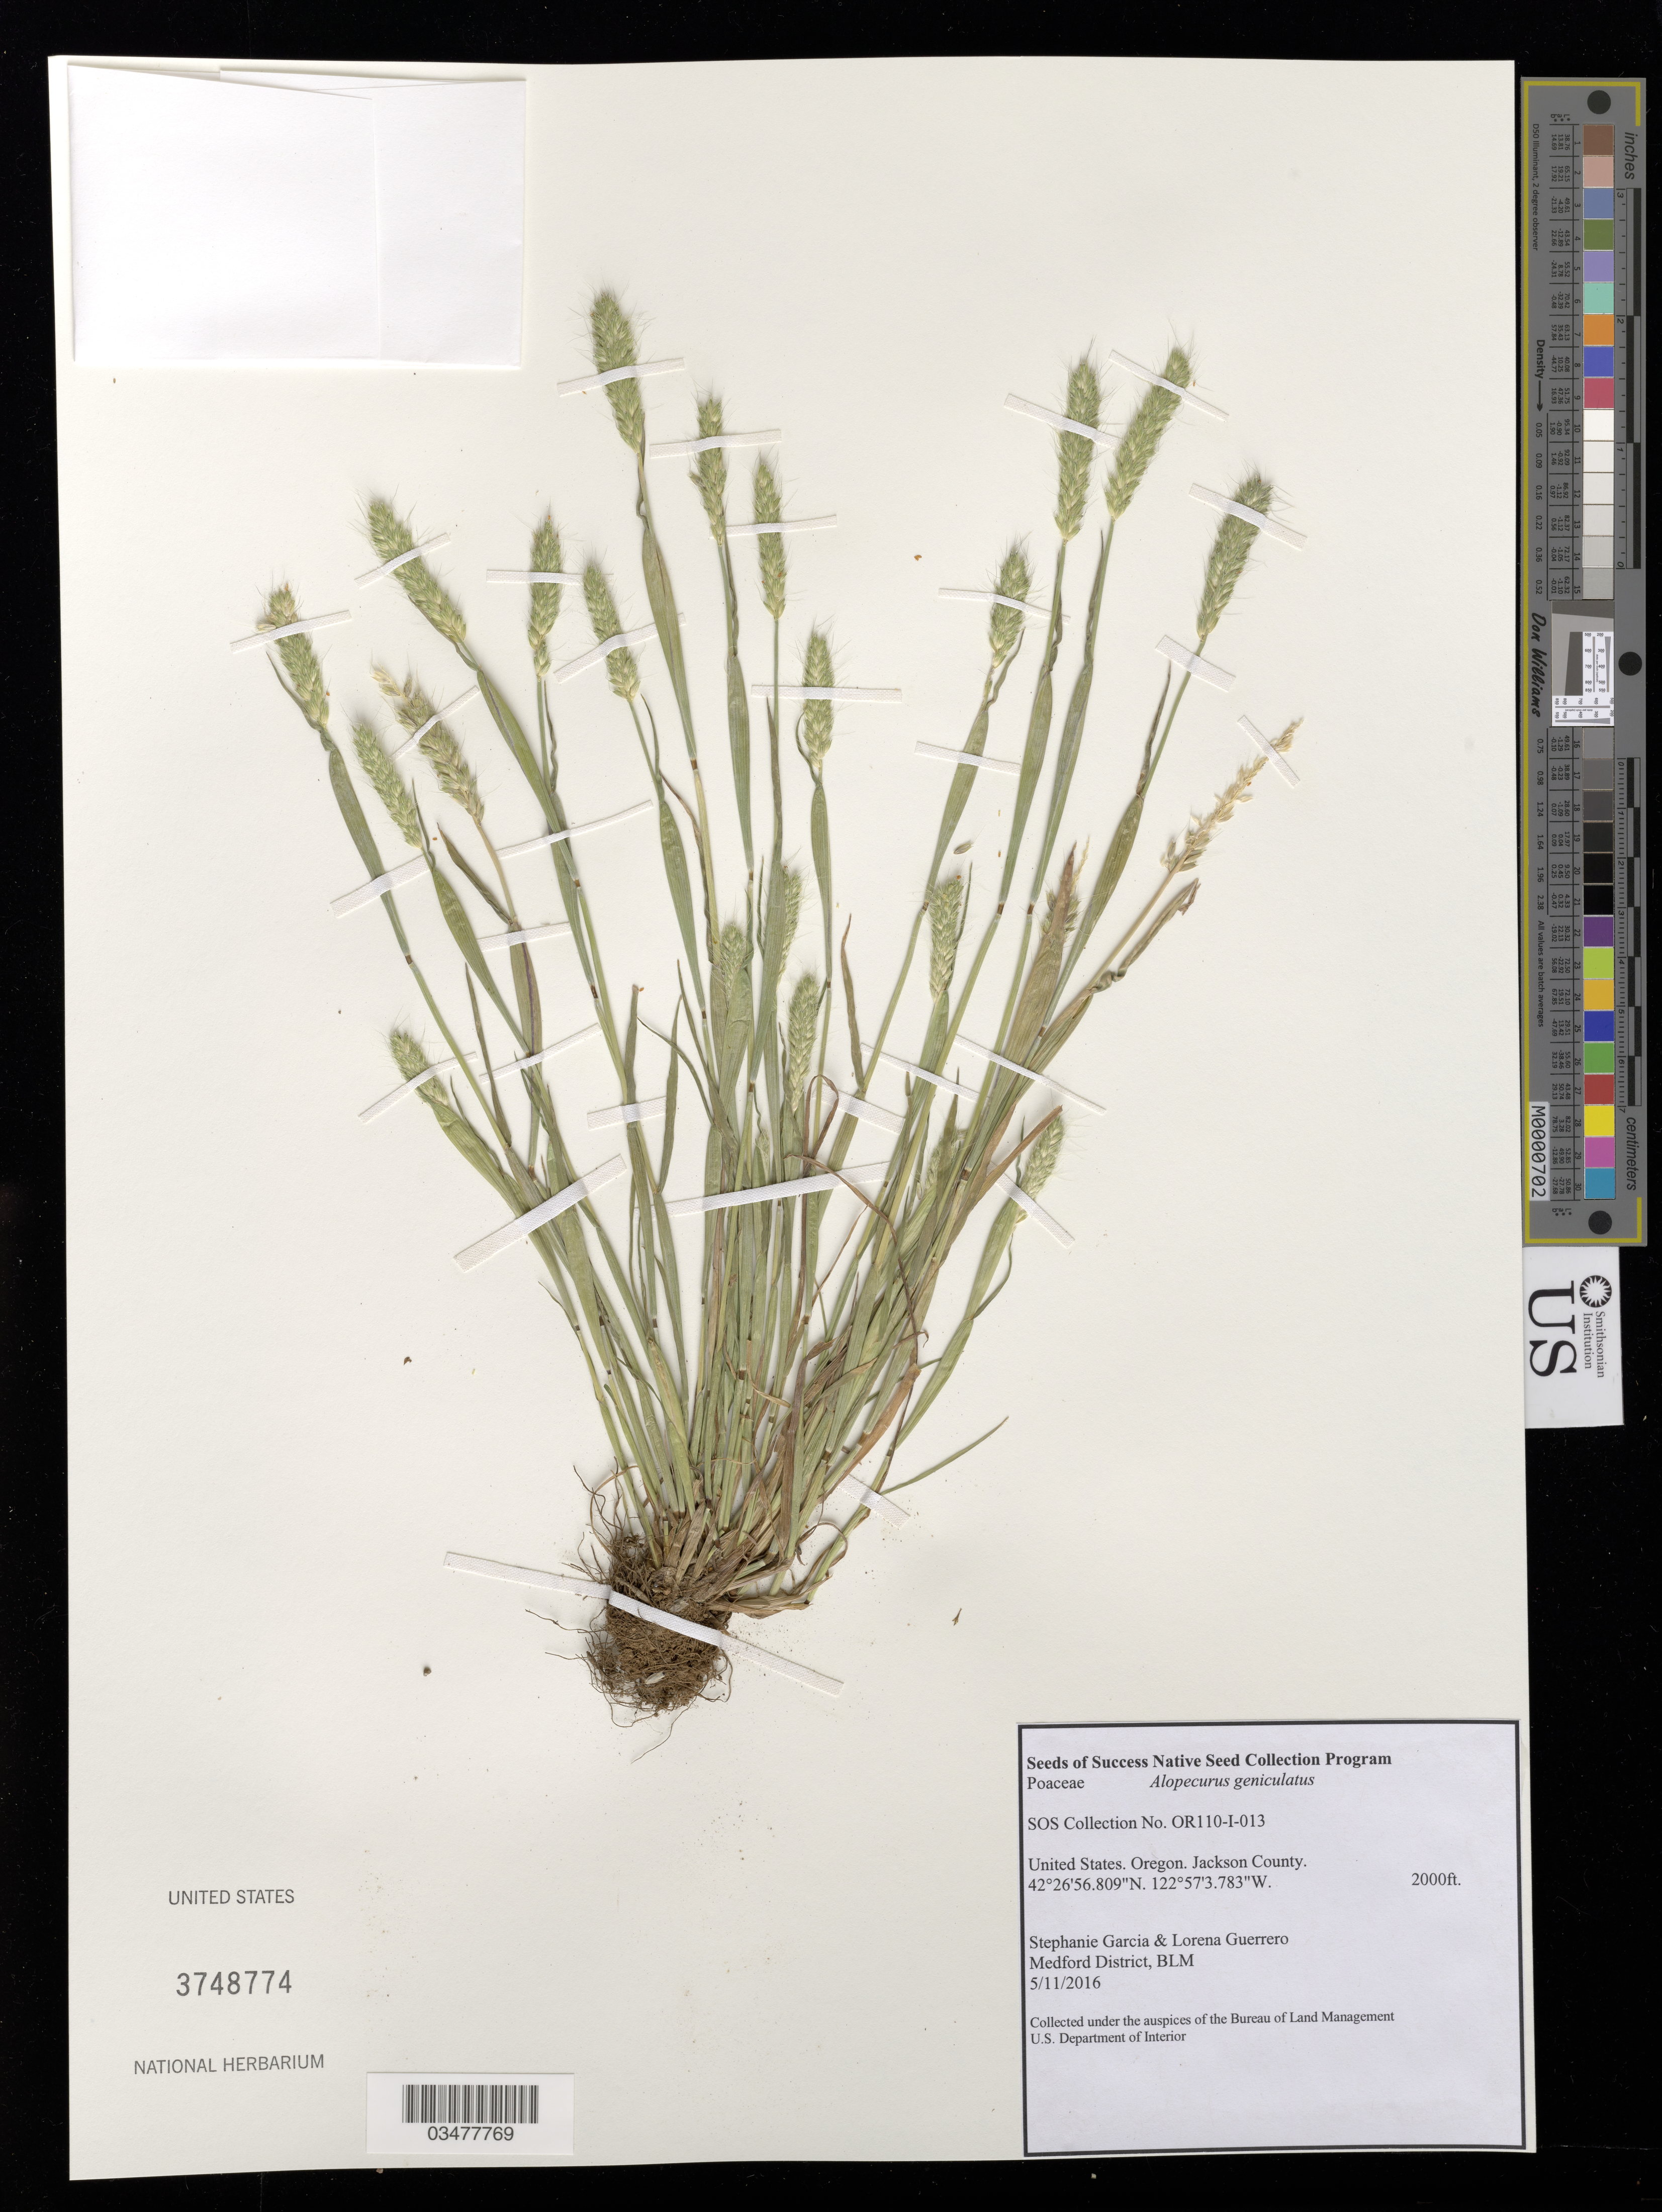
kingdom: Plantae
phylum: Tracheophyta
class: Liliopsida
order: Poales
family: Poaceae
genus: Alopecurus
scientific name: Alopecurus geniculatus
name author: L.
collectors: S. Garcia & Guerrero, L.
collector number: OR110-I-013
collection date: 2016-05-11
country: United States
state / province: Oregon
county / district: Jackson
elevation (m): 610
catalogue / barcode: US 3748774